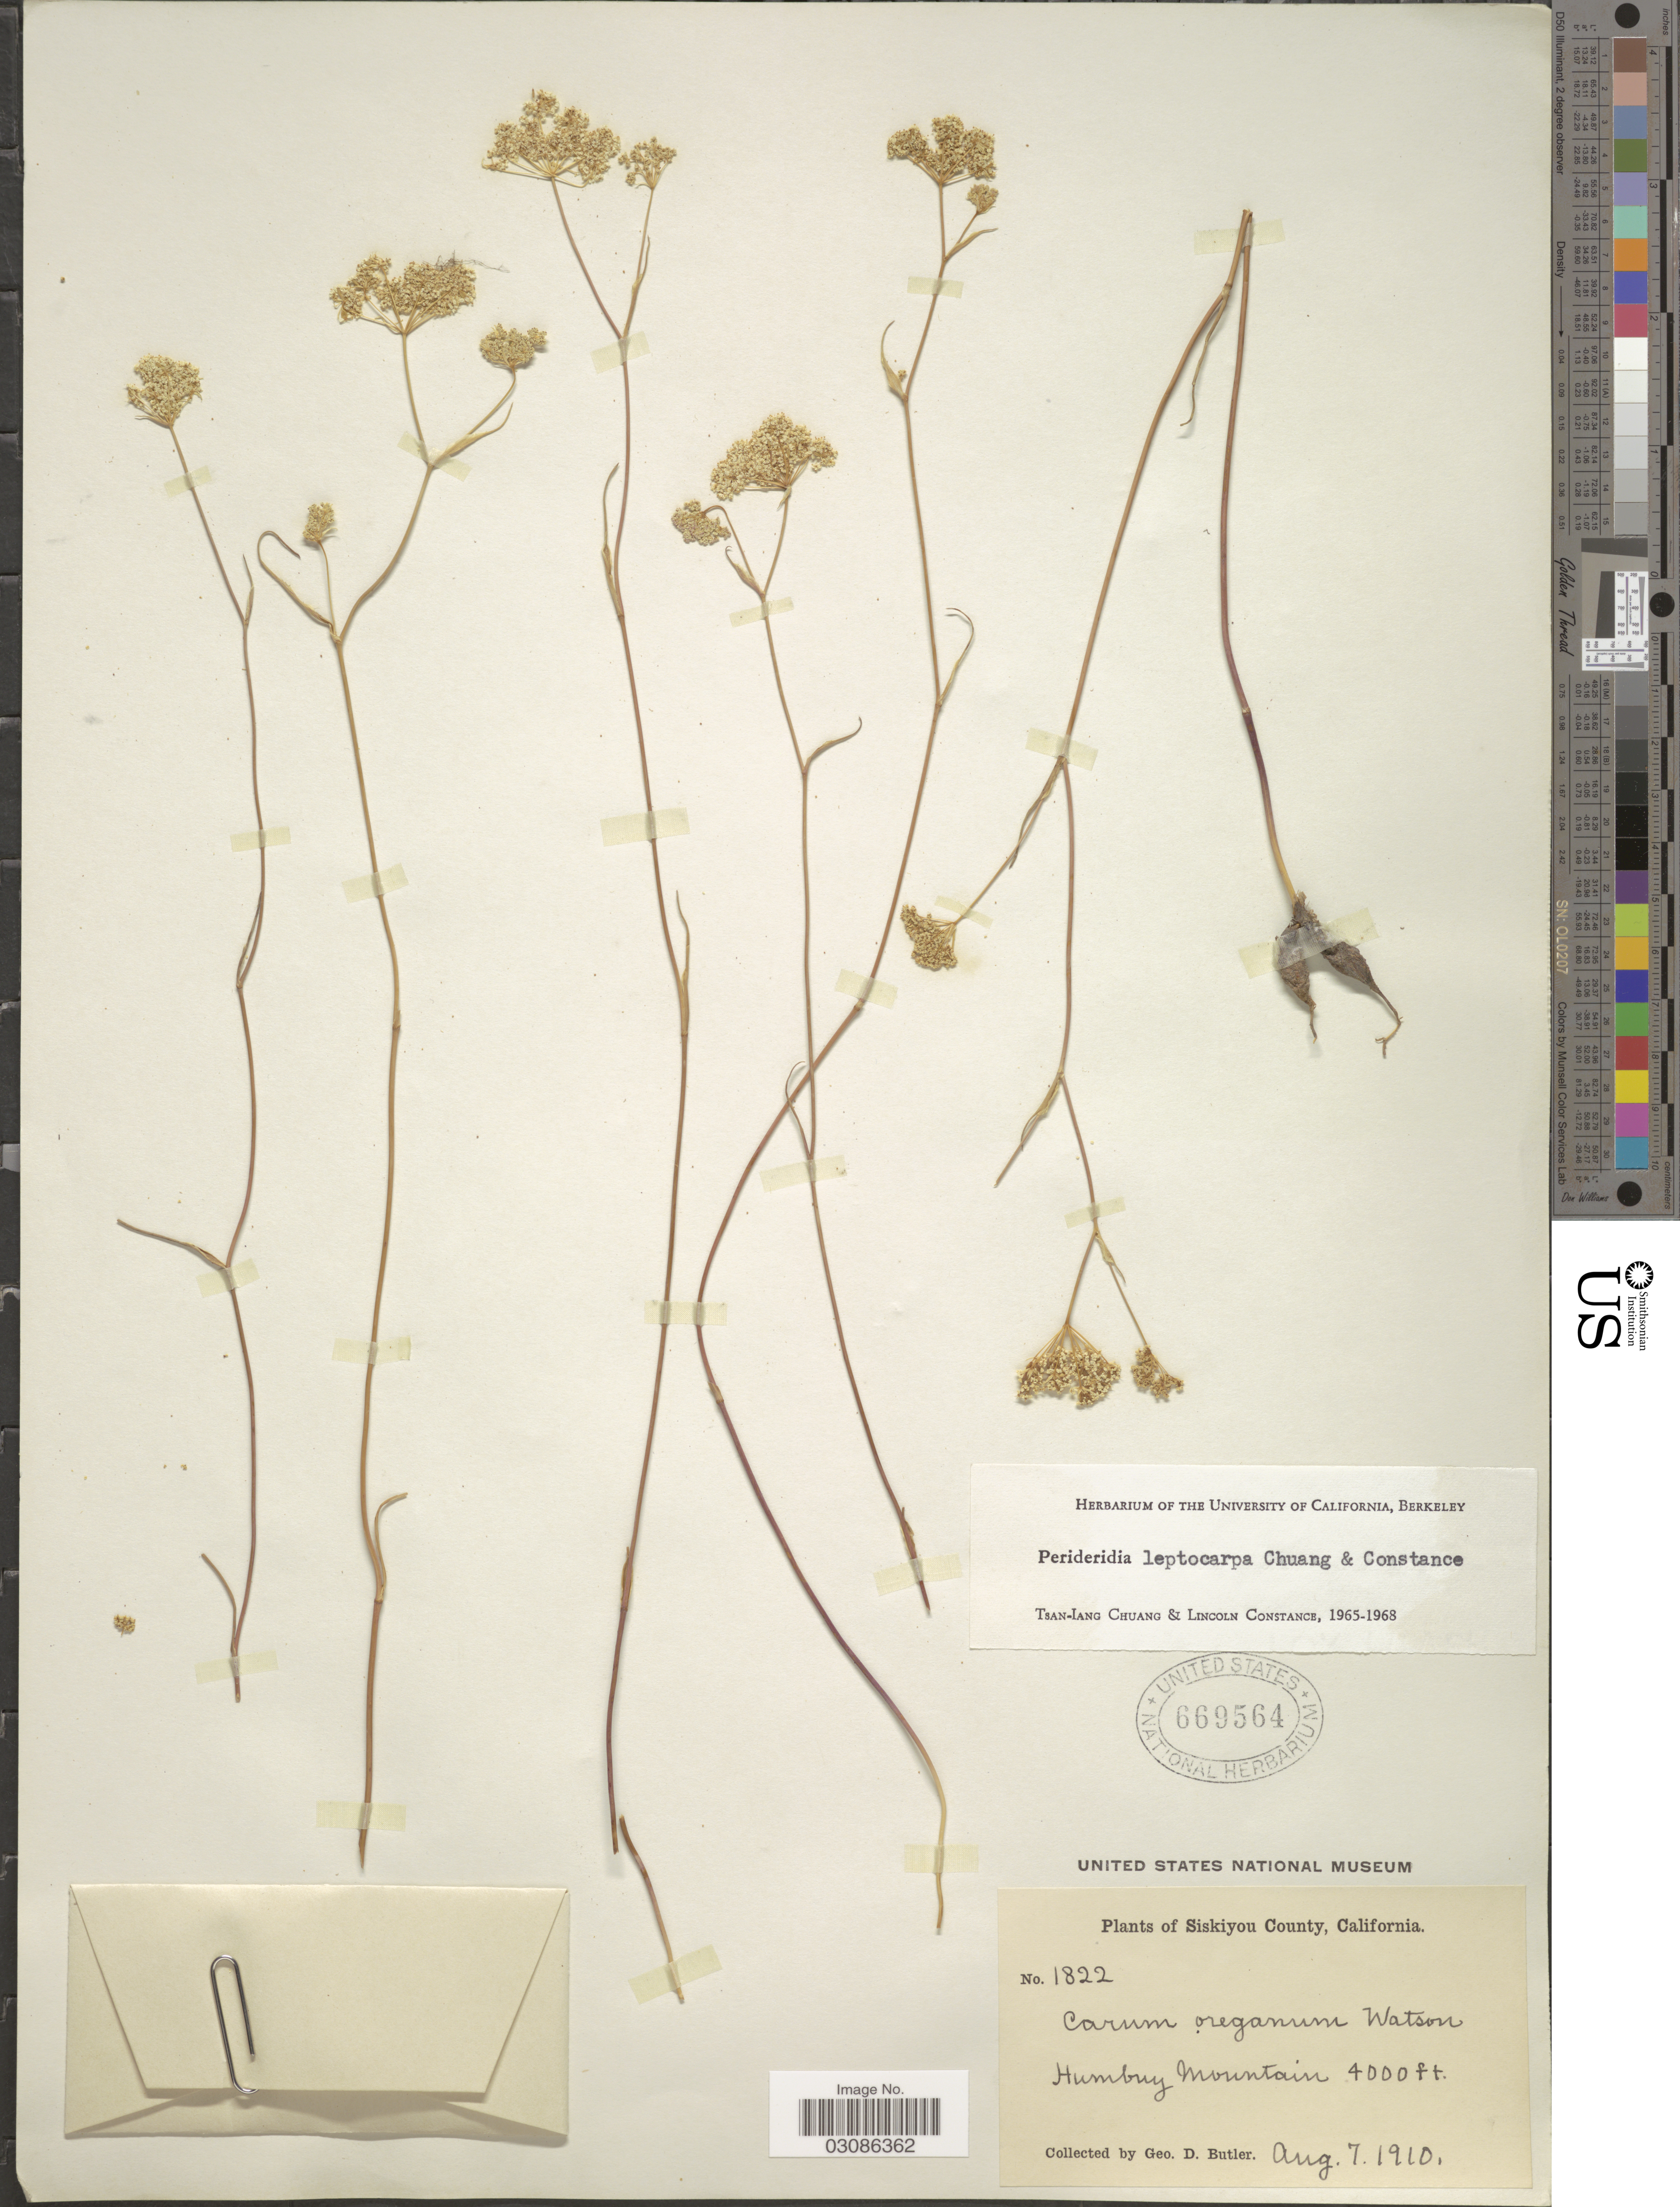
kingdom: Plantae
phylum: Tracheophyta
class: Magnoliopsida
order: Apiales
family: Apiaceae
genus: Perideridia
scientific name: Perideridia leptocarpa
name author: T.I. Chuang & Constance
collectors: G. D. Butler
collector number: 1822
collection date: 1910-08-07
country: United States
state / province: California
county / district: Siskiyou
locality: Siskiyou County, Humbuy Mountain.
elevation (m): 1219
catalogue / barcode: US 669564